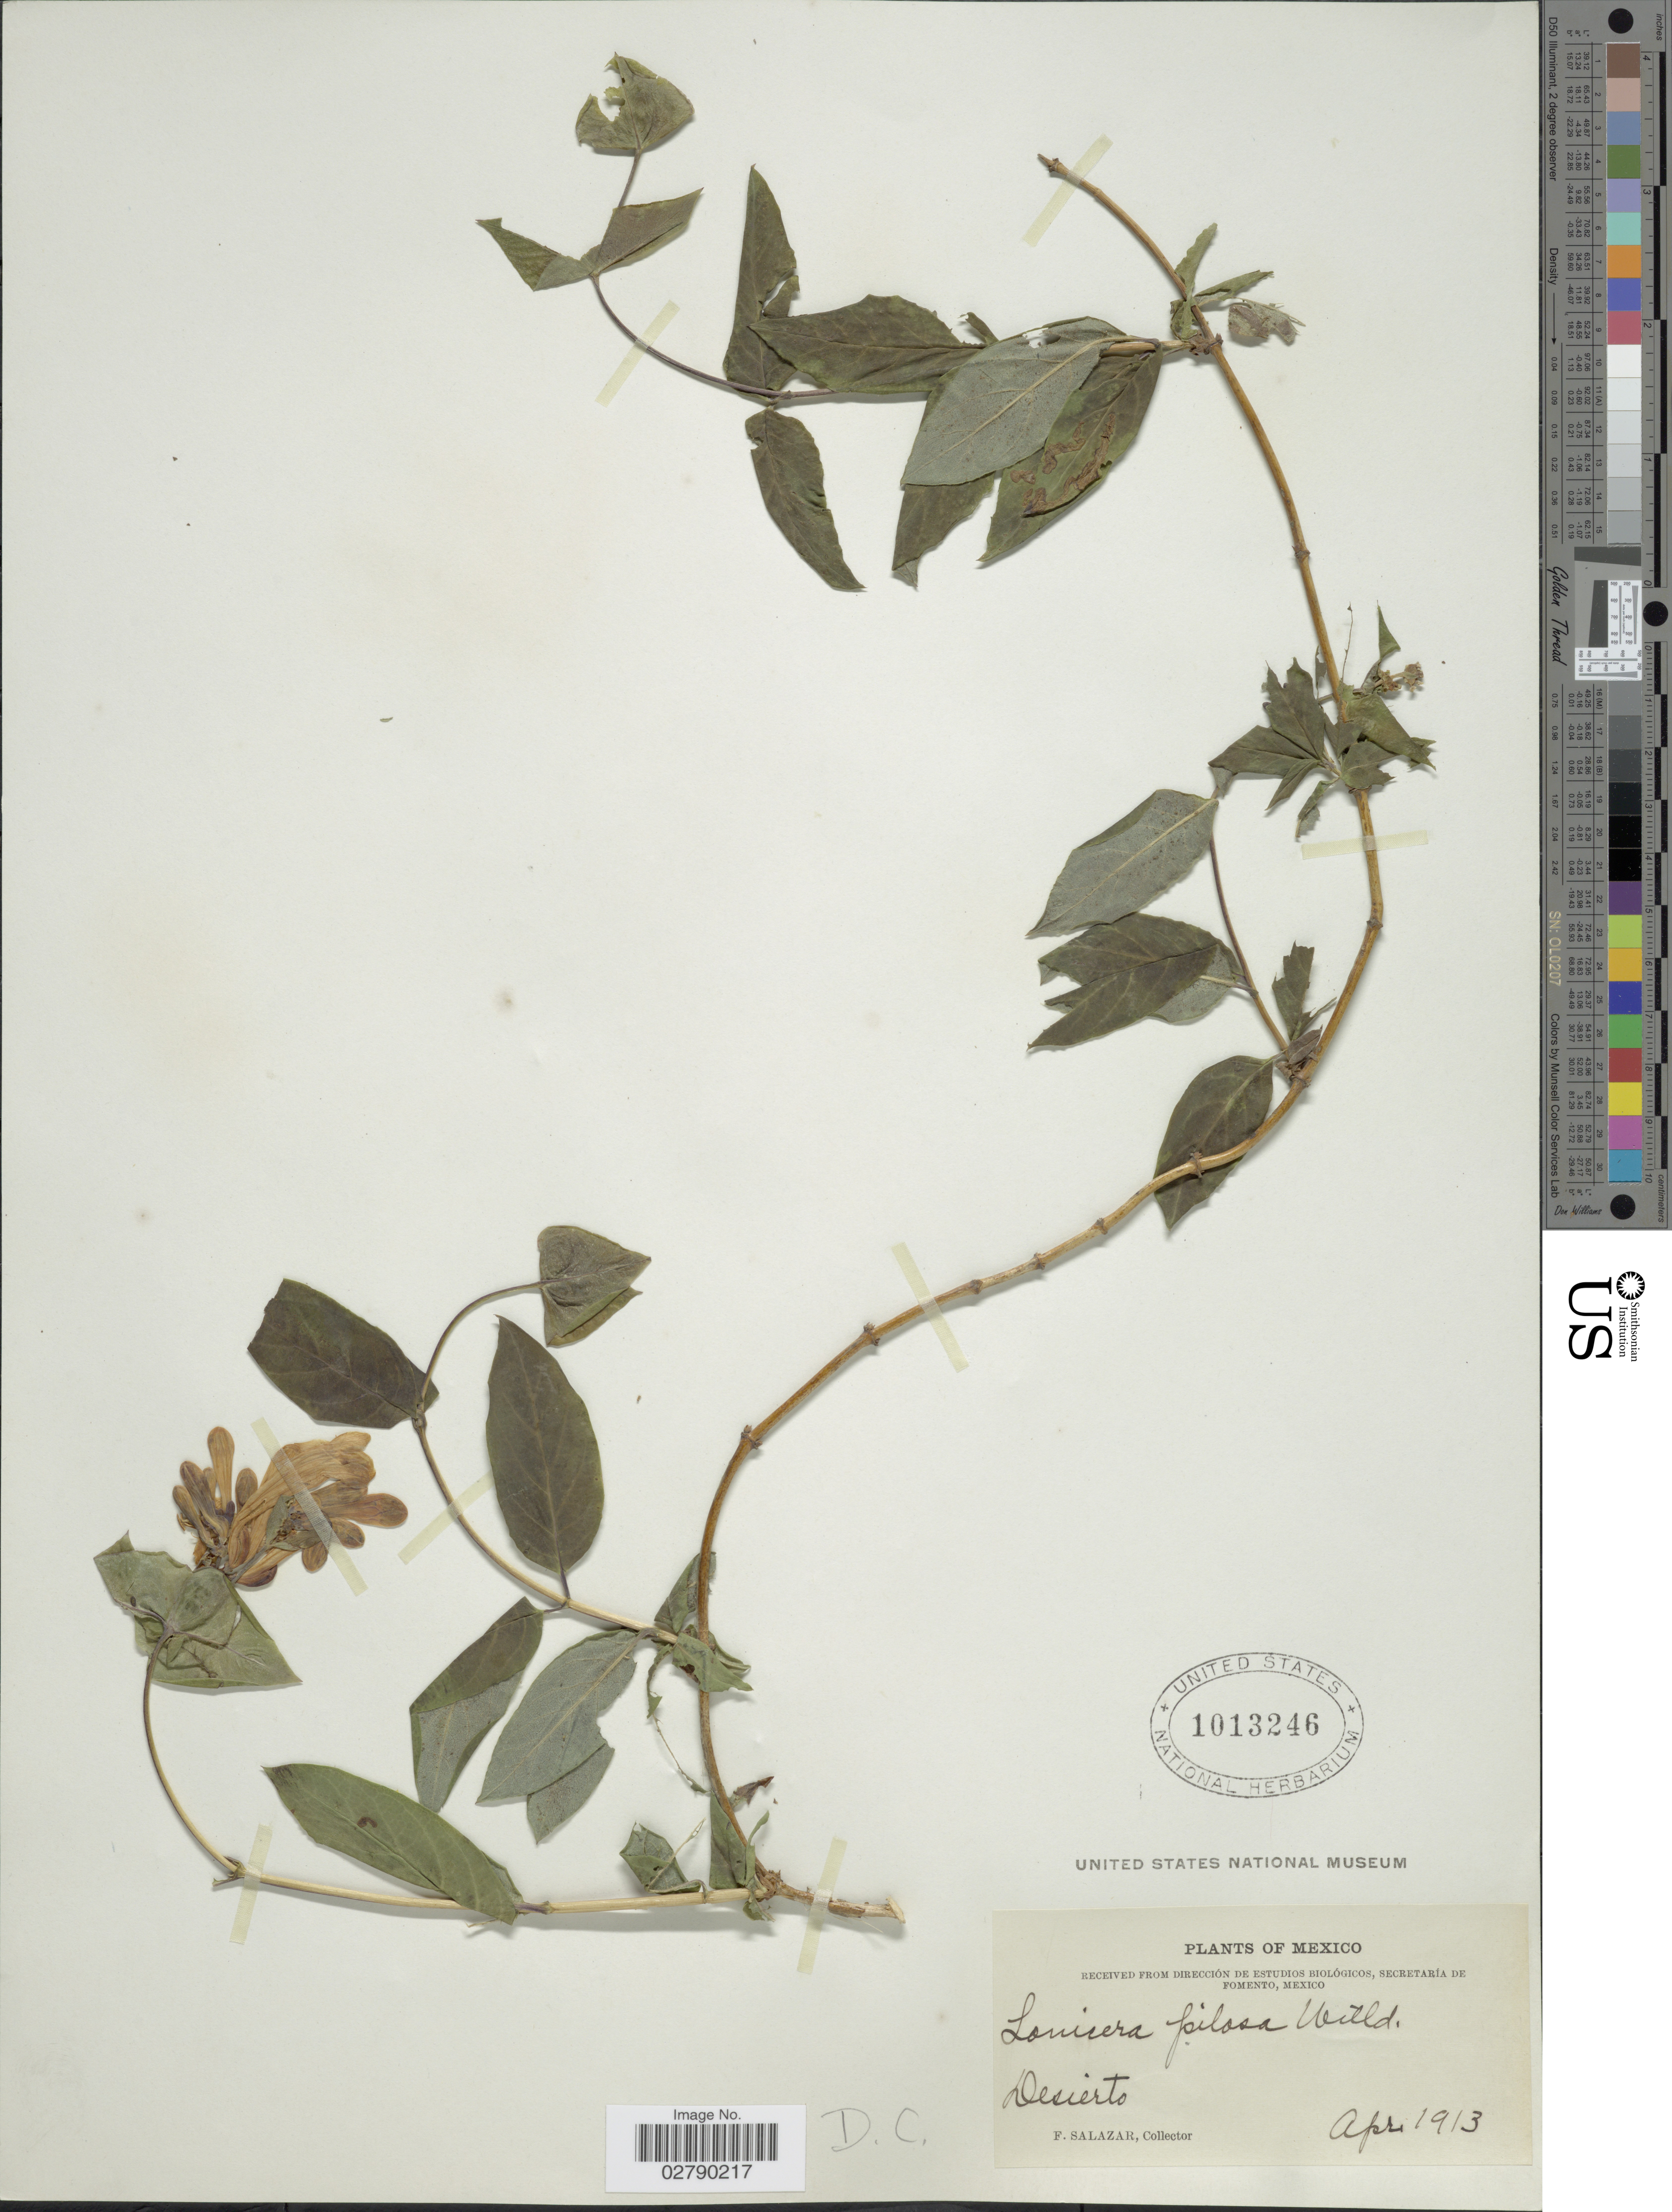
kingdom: Plantae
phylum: Tracheophyta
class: Magnoliopsida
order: Dipsacales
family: Caprifoliaceae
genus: Lonicera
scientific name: Lonicera pilosa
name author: Willd. ex Kunth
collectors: F. Salazar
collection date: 1913-04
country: Mexico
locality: Desierto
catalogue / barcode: US 1013246